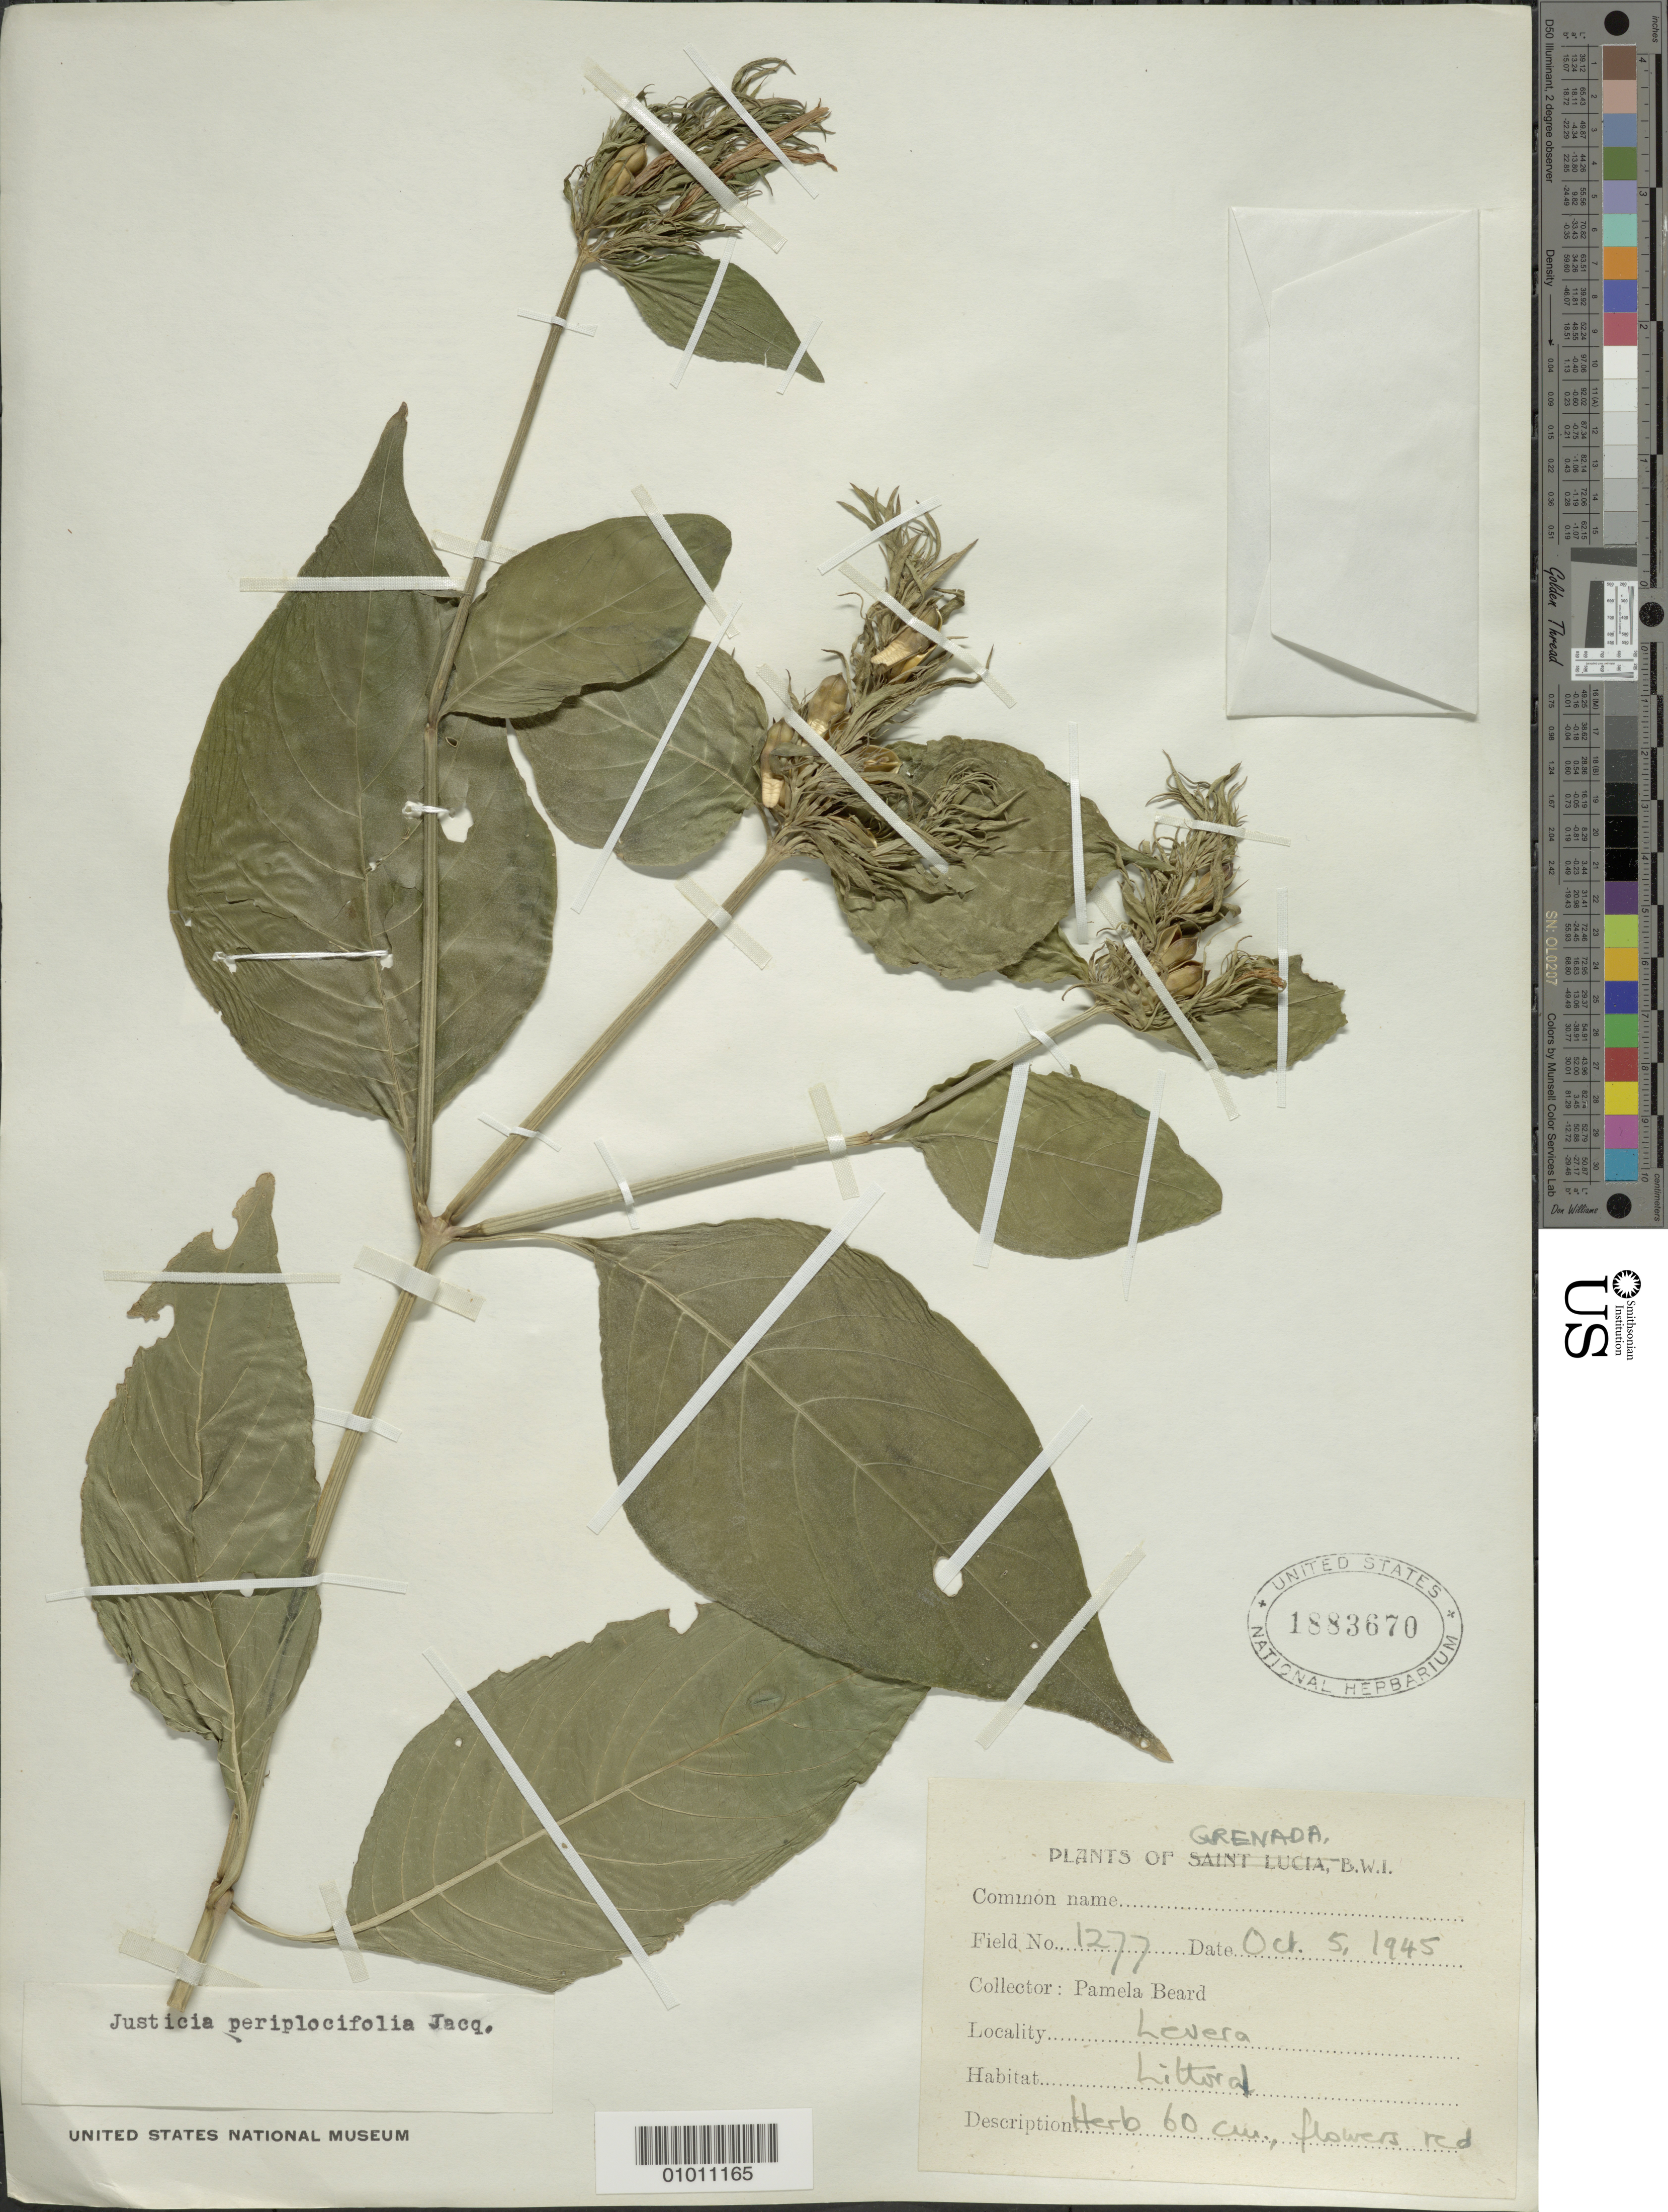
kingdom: Plantae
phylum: Tracheophyta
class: Magnoliopsida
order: Lamiales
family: Acanthaceae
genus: Justicia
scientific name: Justicia sphaerosperma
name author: Vahl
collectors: P. Beard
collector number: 1277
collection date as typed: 05 Oct 1945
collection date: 1945-10-05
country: Grenada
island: Grenada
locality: Levera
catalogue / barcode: US 1883670